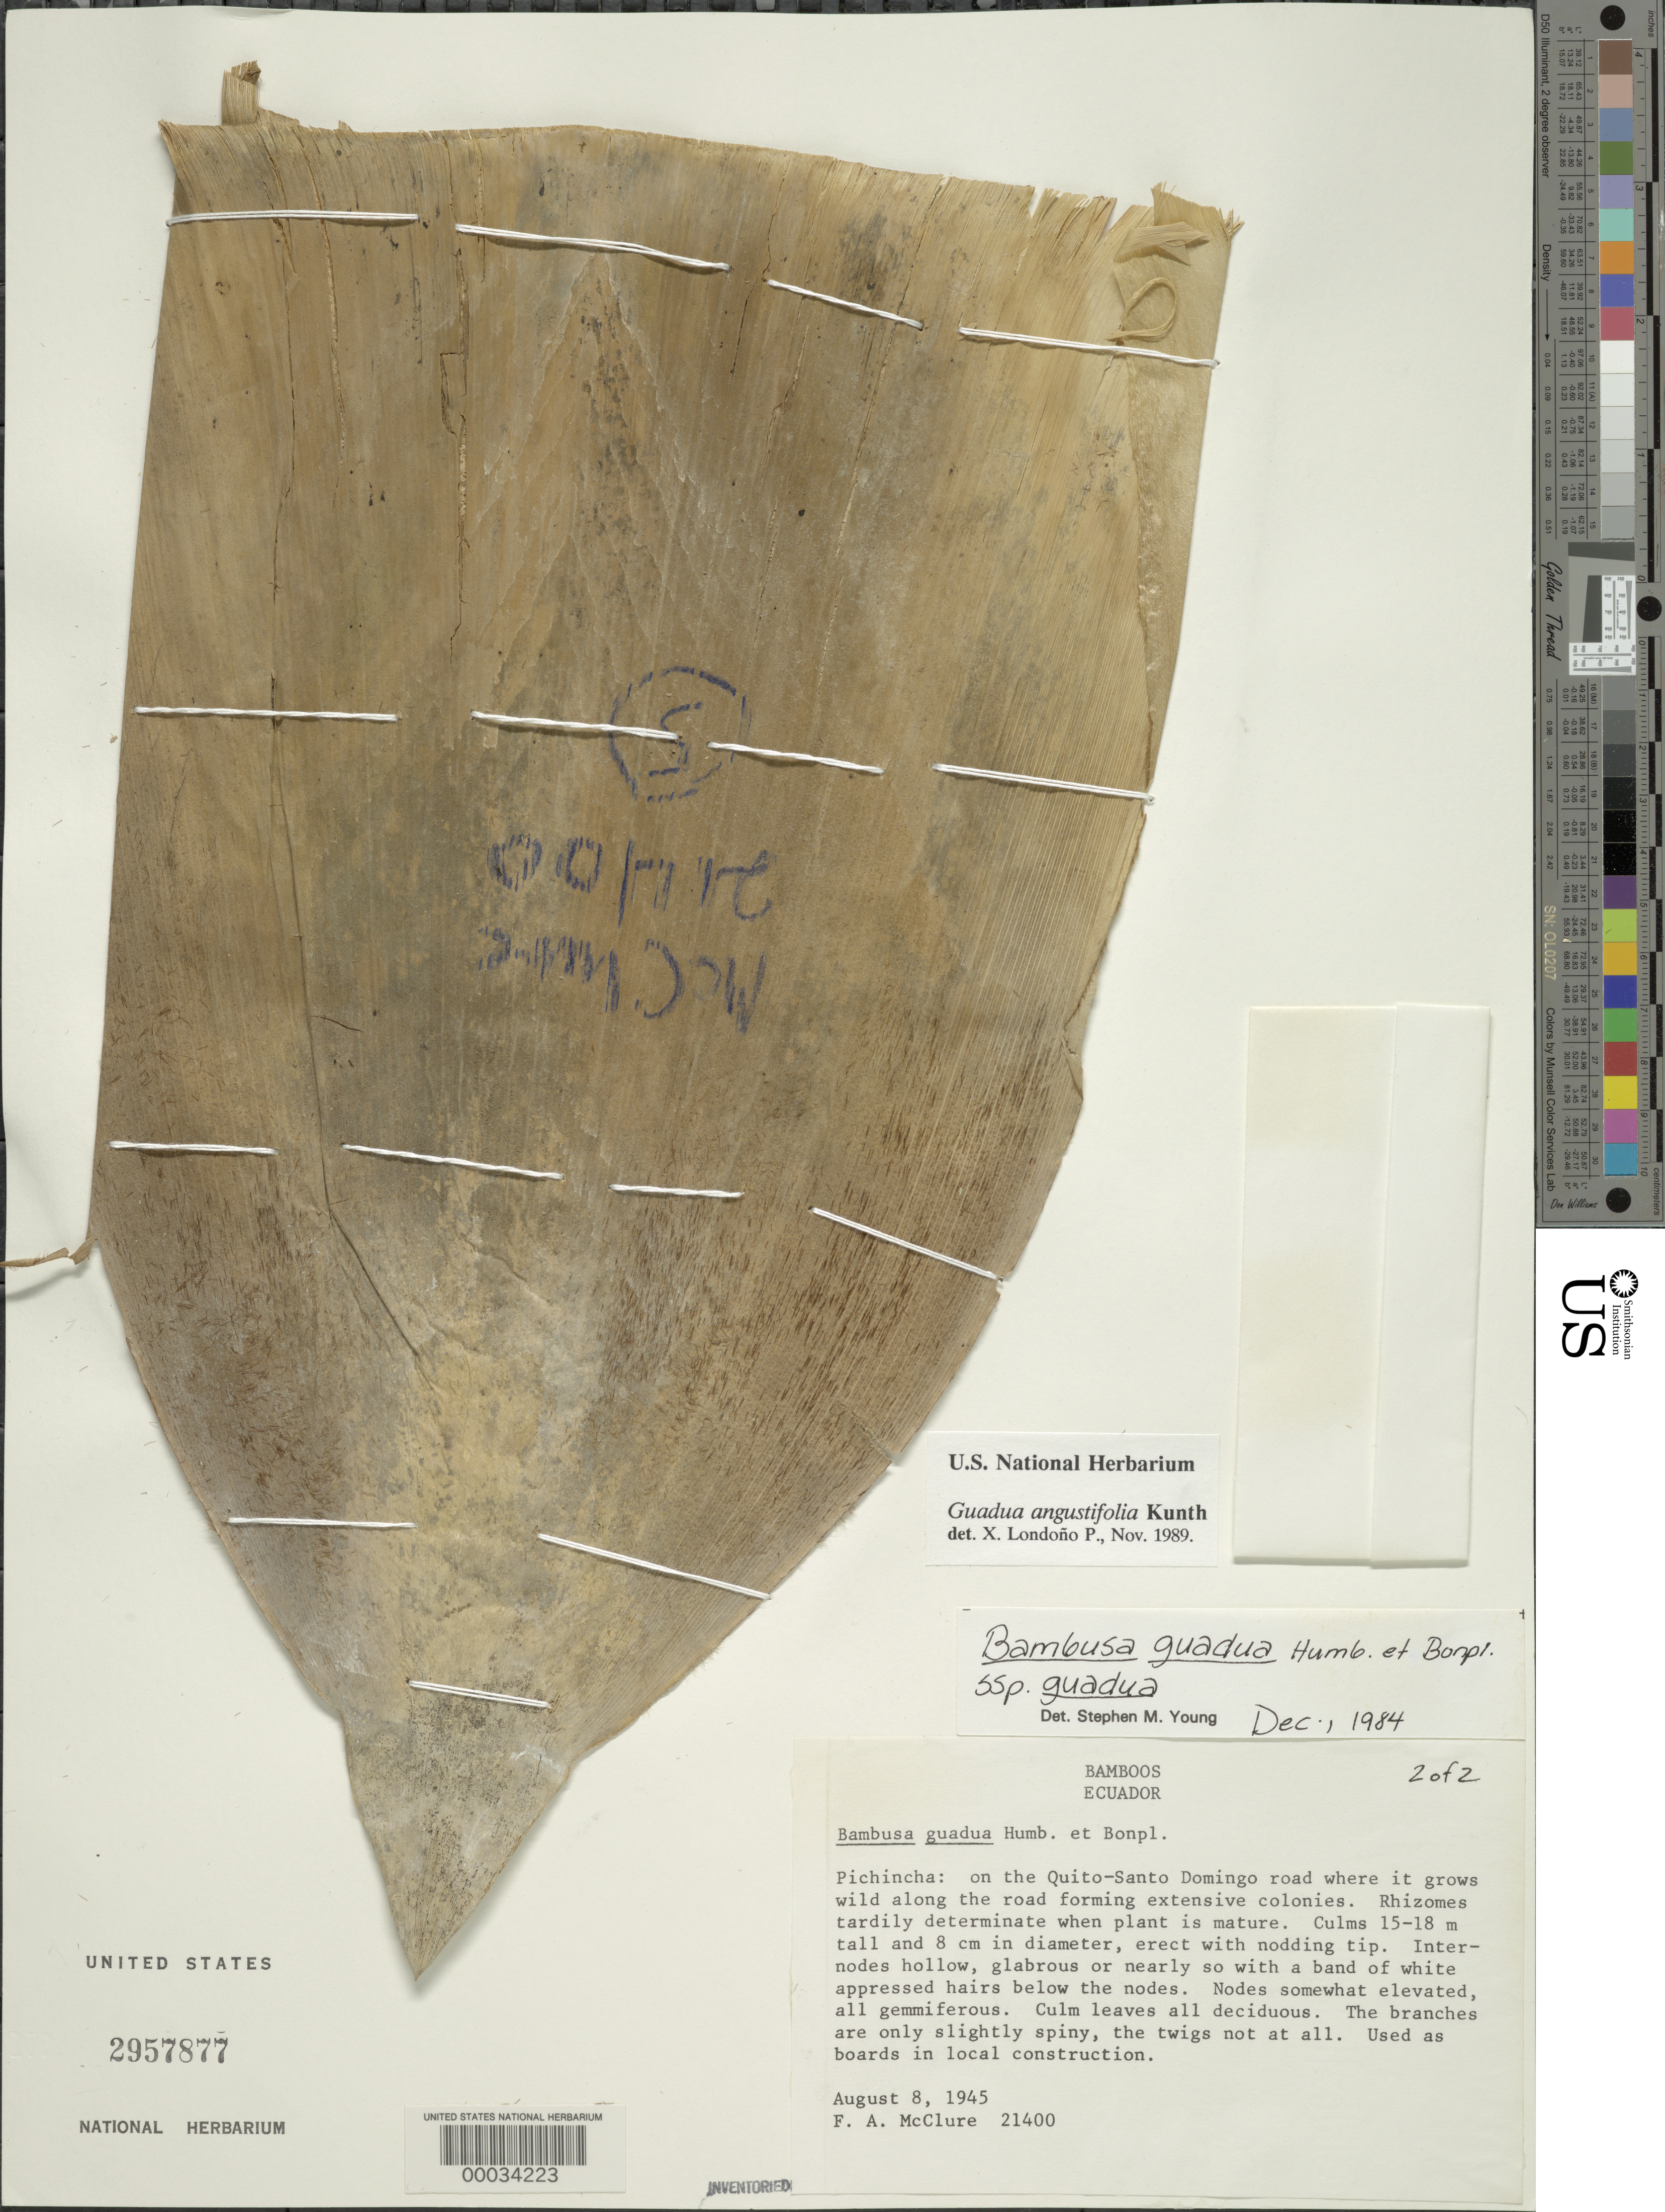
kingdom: Plantae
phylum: Tracheophyta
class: Liliopsida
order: Poales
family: Poaceae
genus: Guadua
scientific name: Guadua angustifolia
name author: Kunth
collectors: F. A. McClure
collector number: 21400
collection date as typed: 08 Aug 1945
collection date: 1945-08-08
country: Ecuador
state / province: Pichincha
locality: Quito-Santo Domingo road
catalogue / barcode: US 2957877